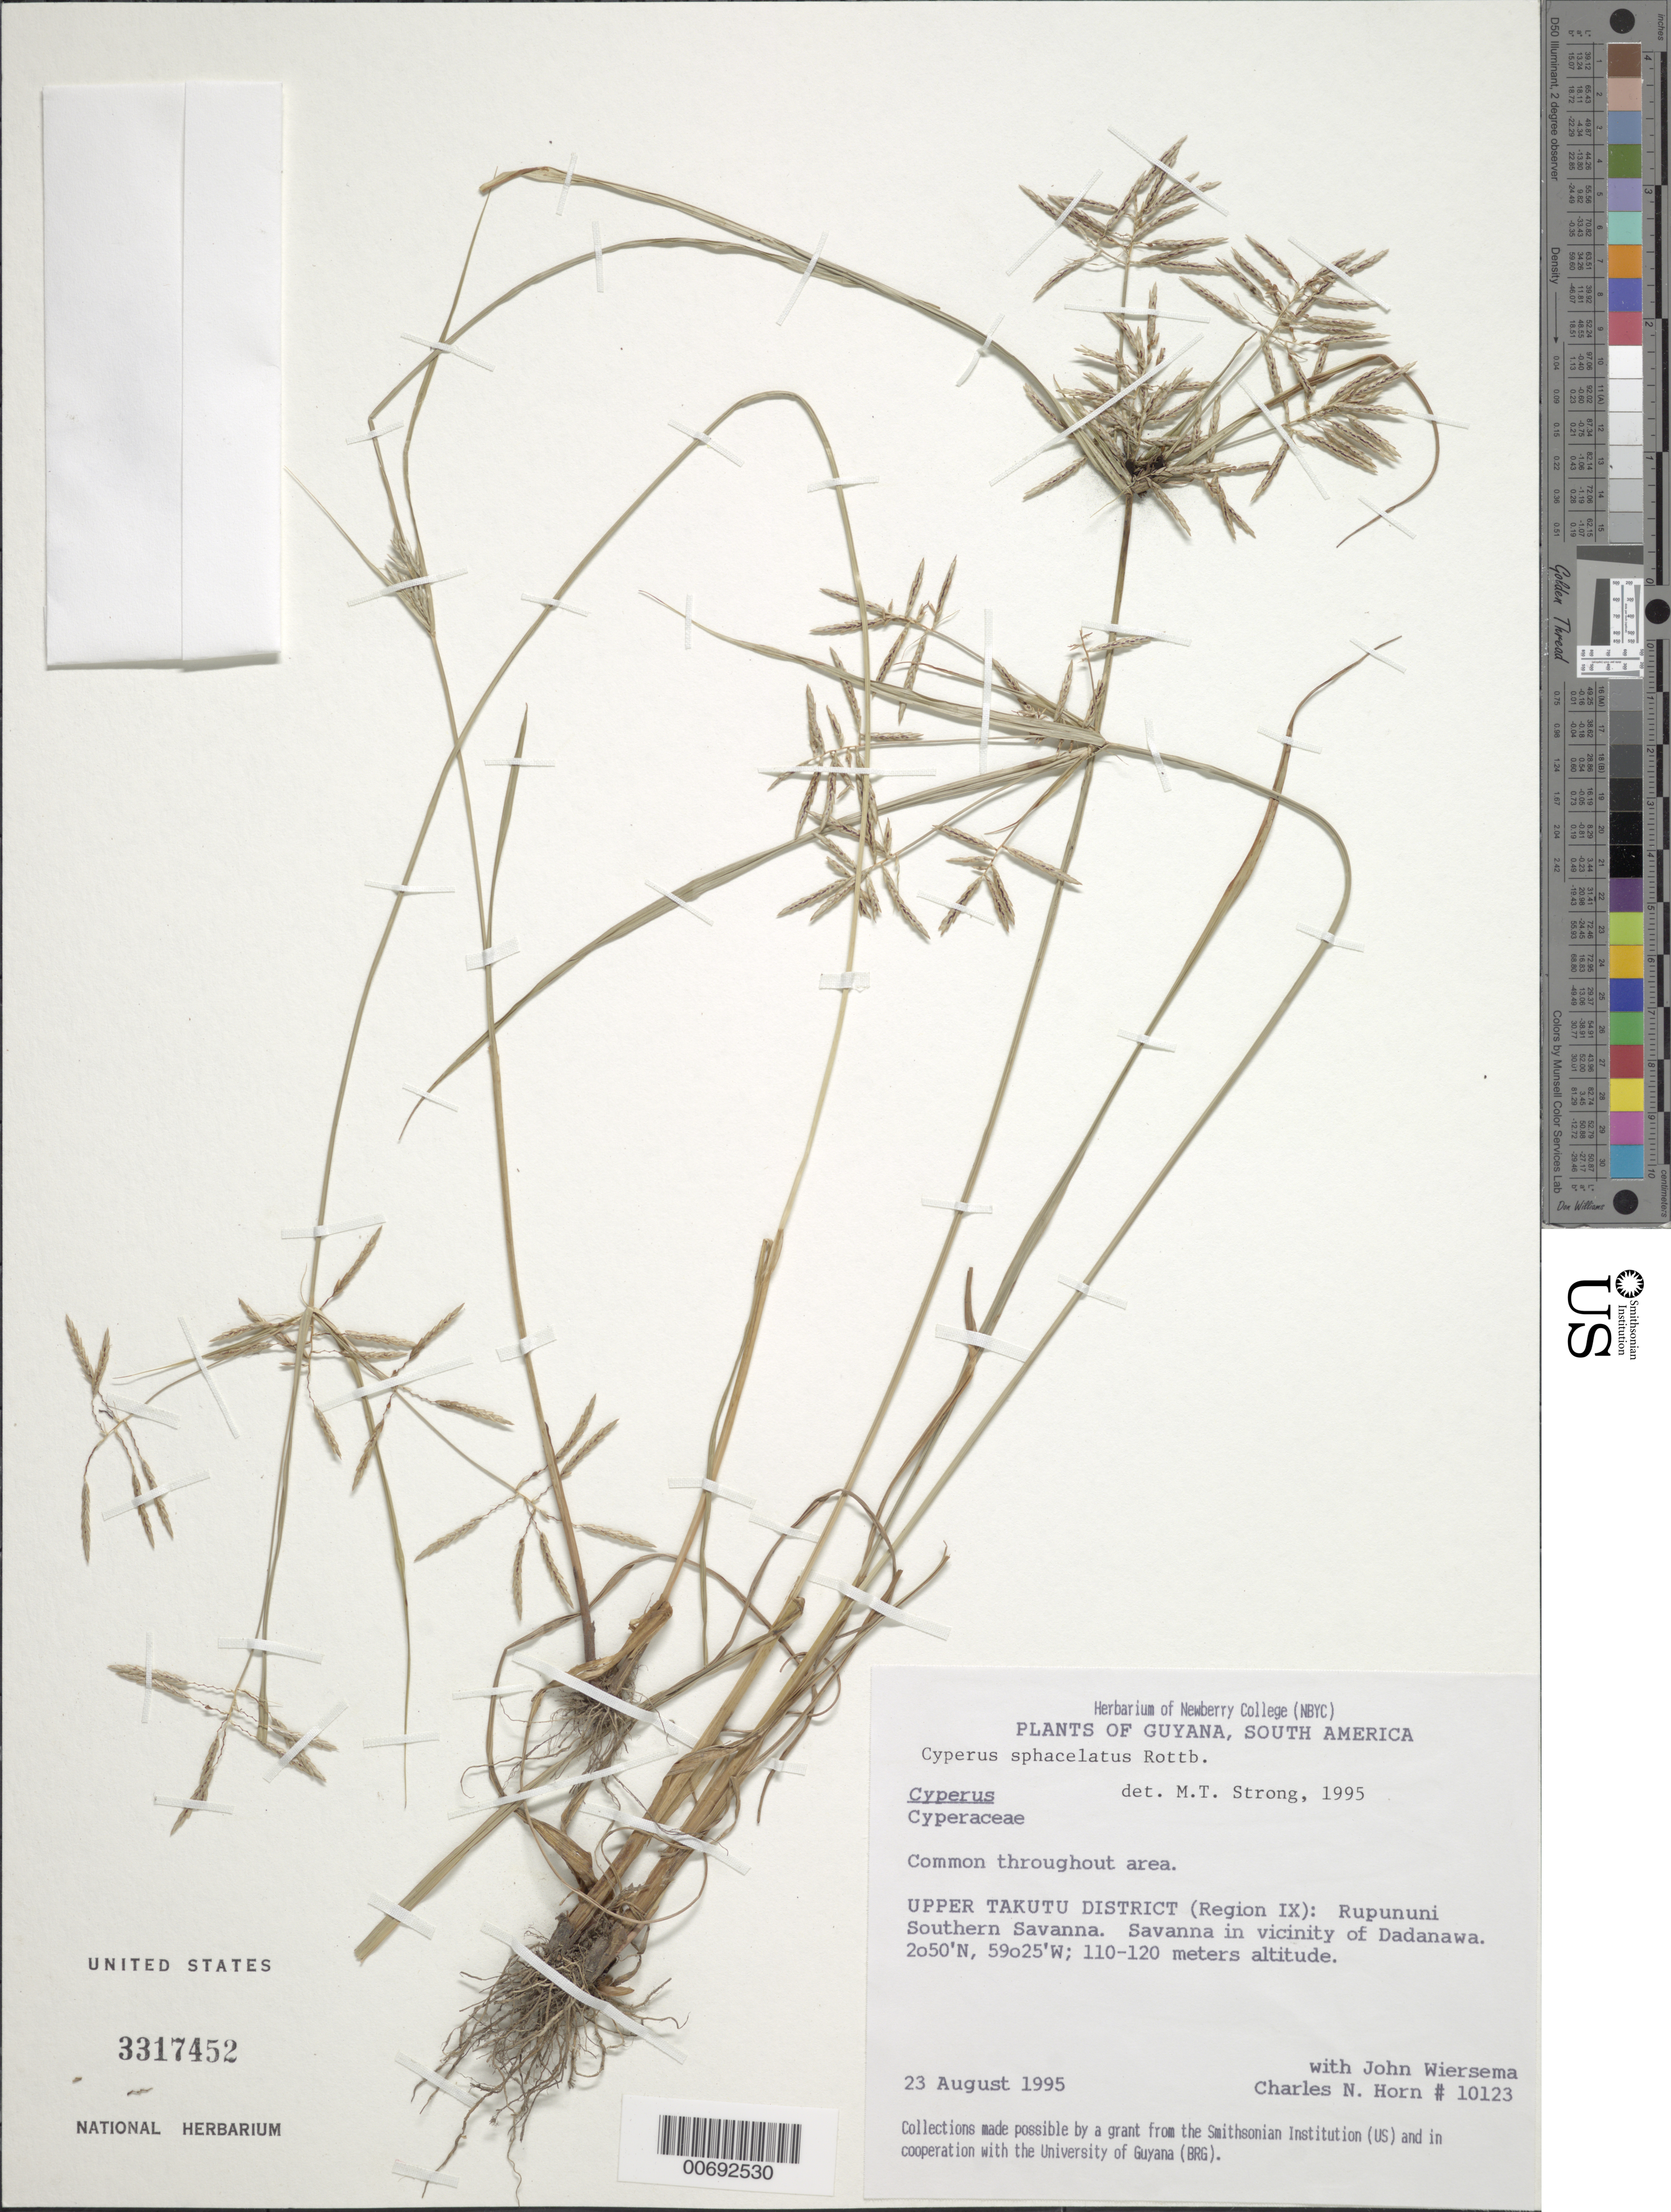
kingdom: Plantae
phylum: Tracheophyta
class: Liliopsida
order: Poales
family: Cyperaceae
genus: Cyperus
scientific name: Cyperus sphacelatus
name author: Rottb.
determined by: Strong, M. T., (US), Smithsonian Institution - National Museum of Natural History (UNITED STATES)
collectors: C. N. Horn & J. H. Wiersema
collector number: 10123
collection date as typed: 23-Aug-95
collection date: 1995-08-23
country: Guyana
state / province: U. Takutu-U. Essequibo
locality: Rupununi Southern Savanna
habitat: Savanna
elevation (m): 110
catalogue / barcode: US 3317452